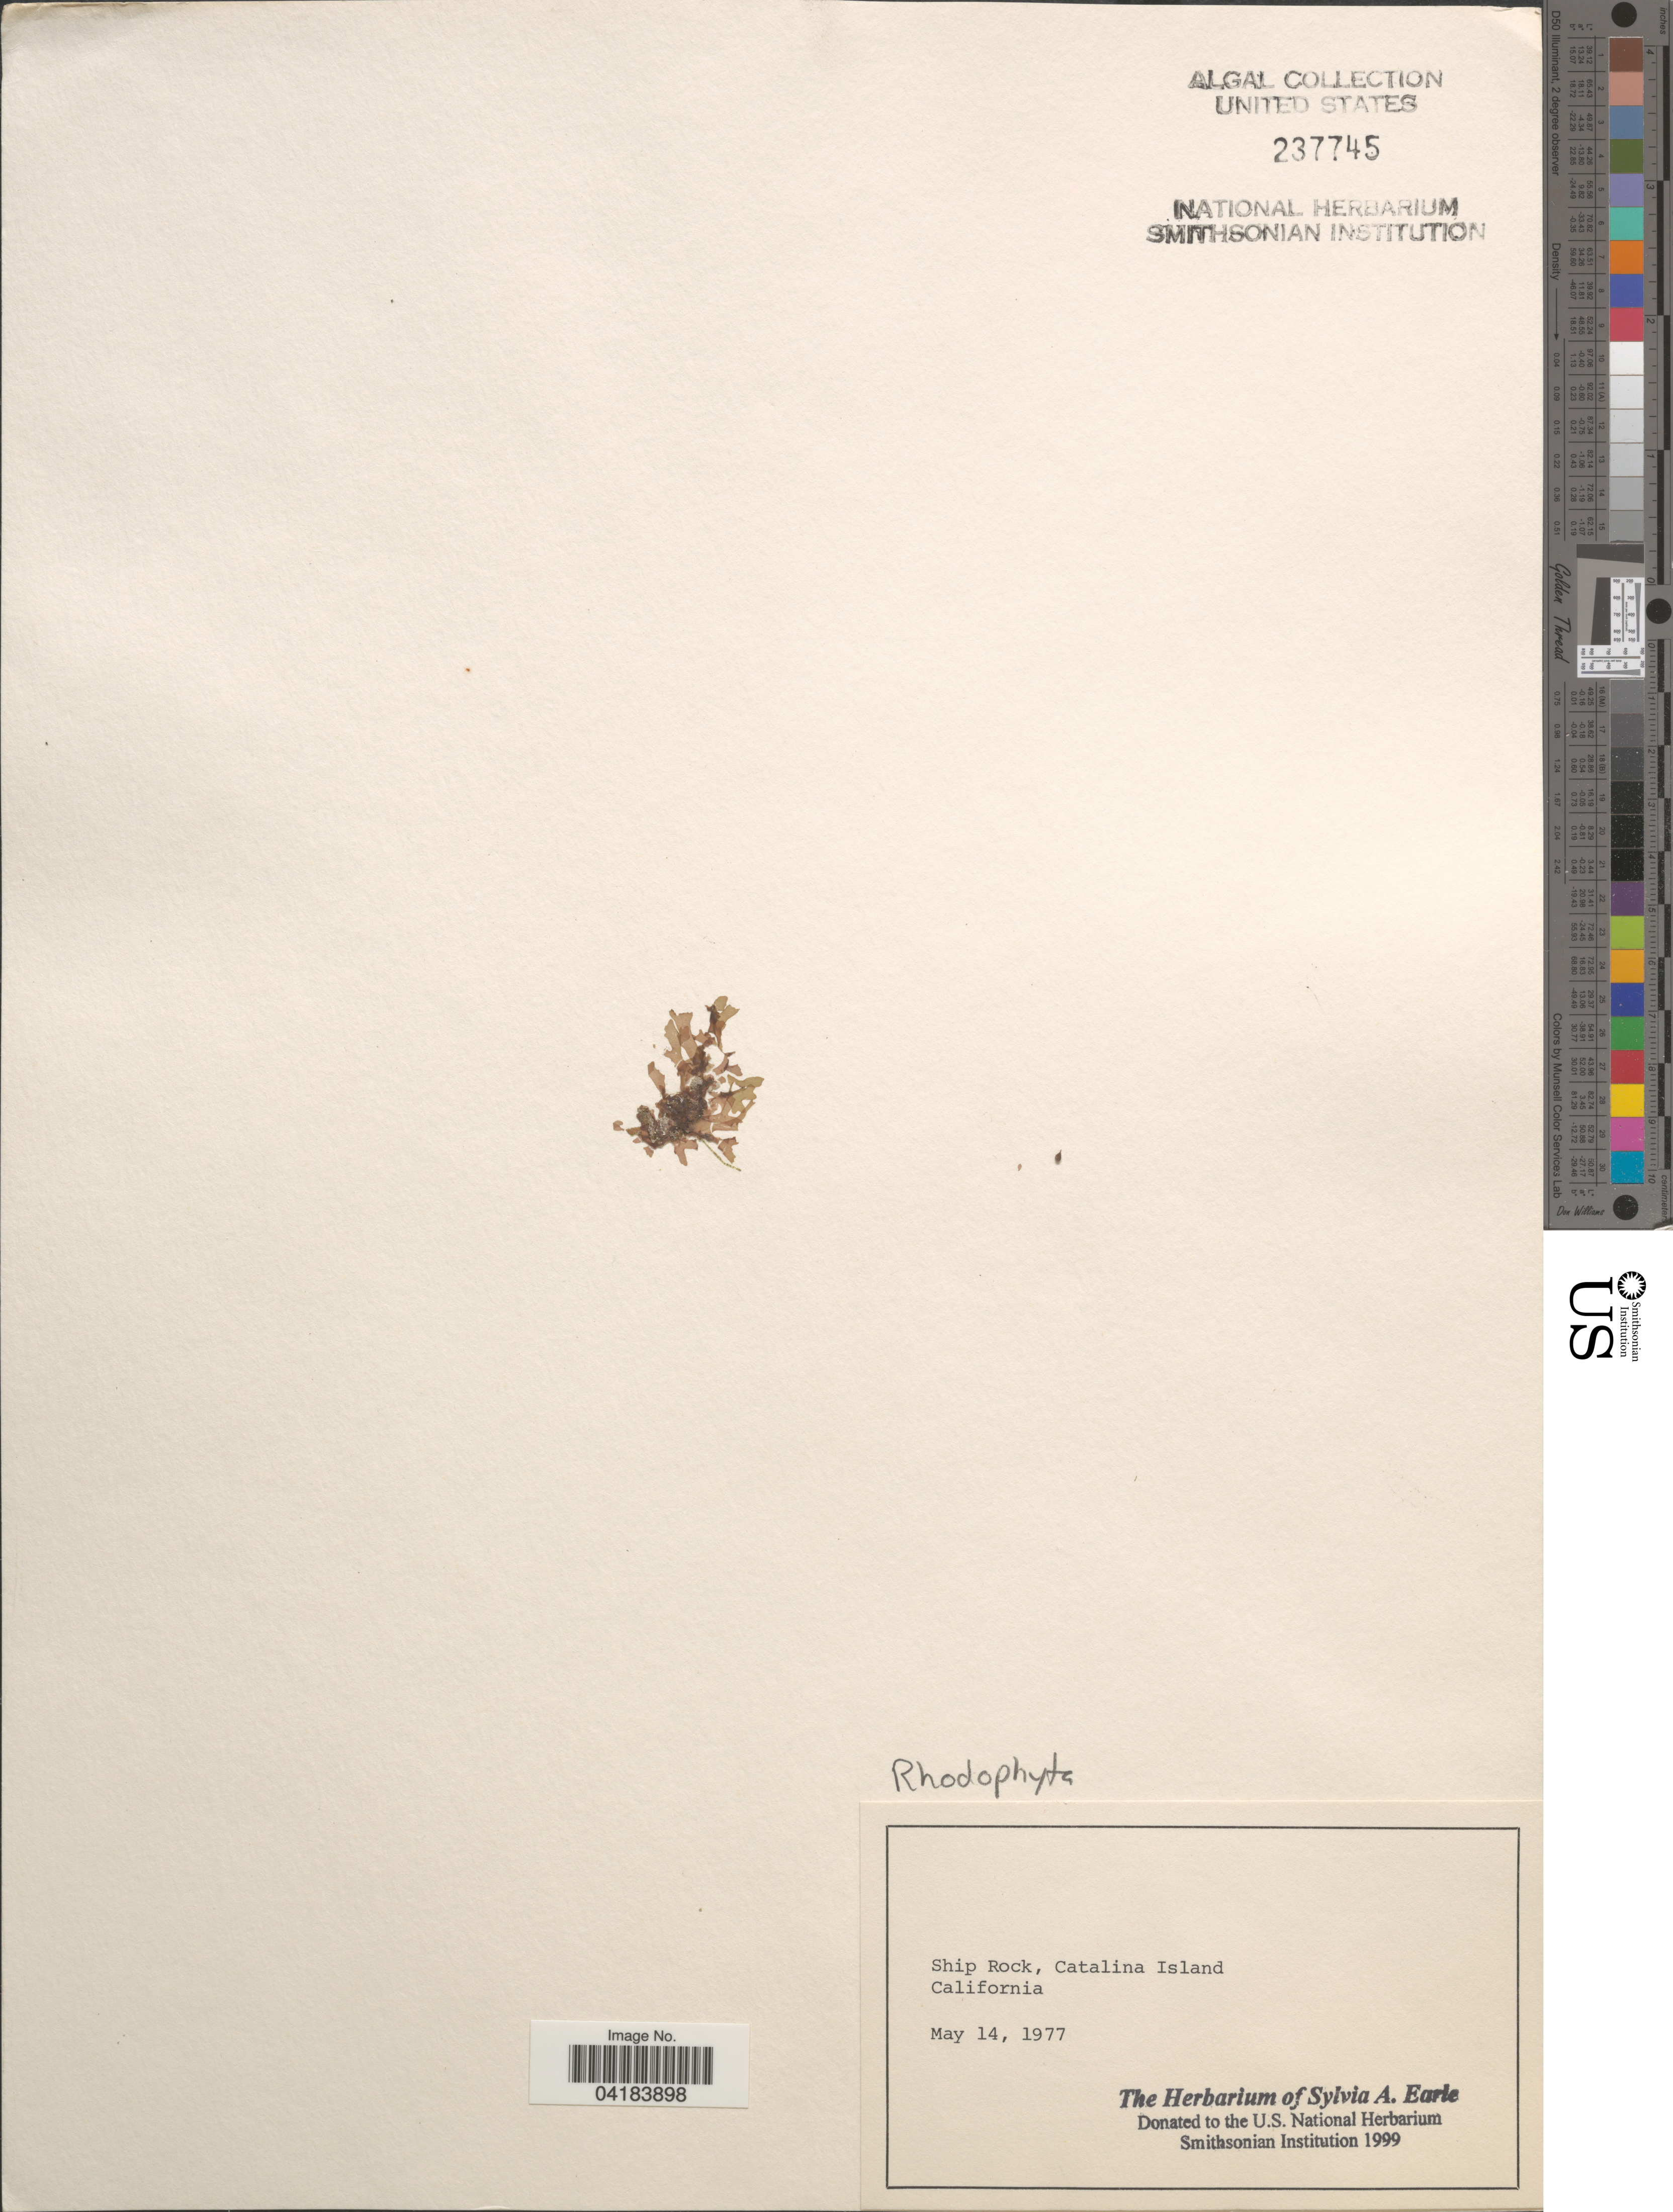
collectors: S. A. Earle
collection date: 1977-05-14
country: United States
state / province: California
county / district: Los Angeles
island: Santa Catalina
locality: Ship Rock, Catalina Island.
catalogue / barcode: US 237745